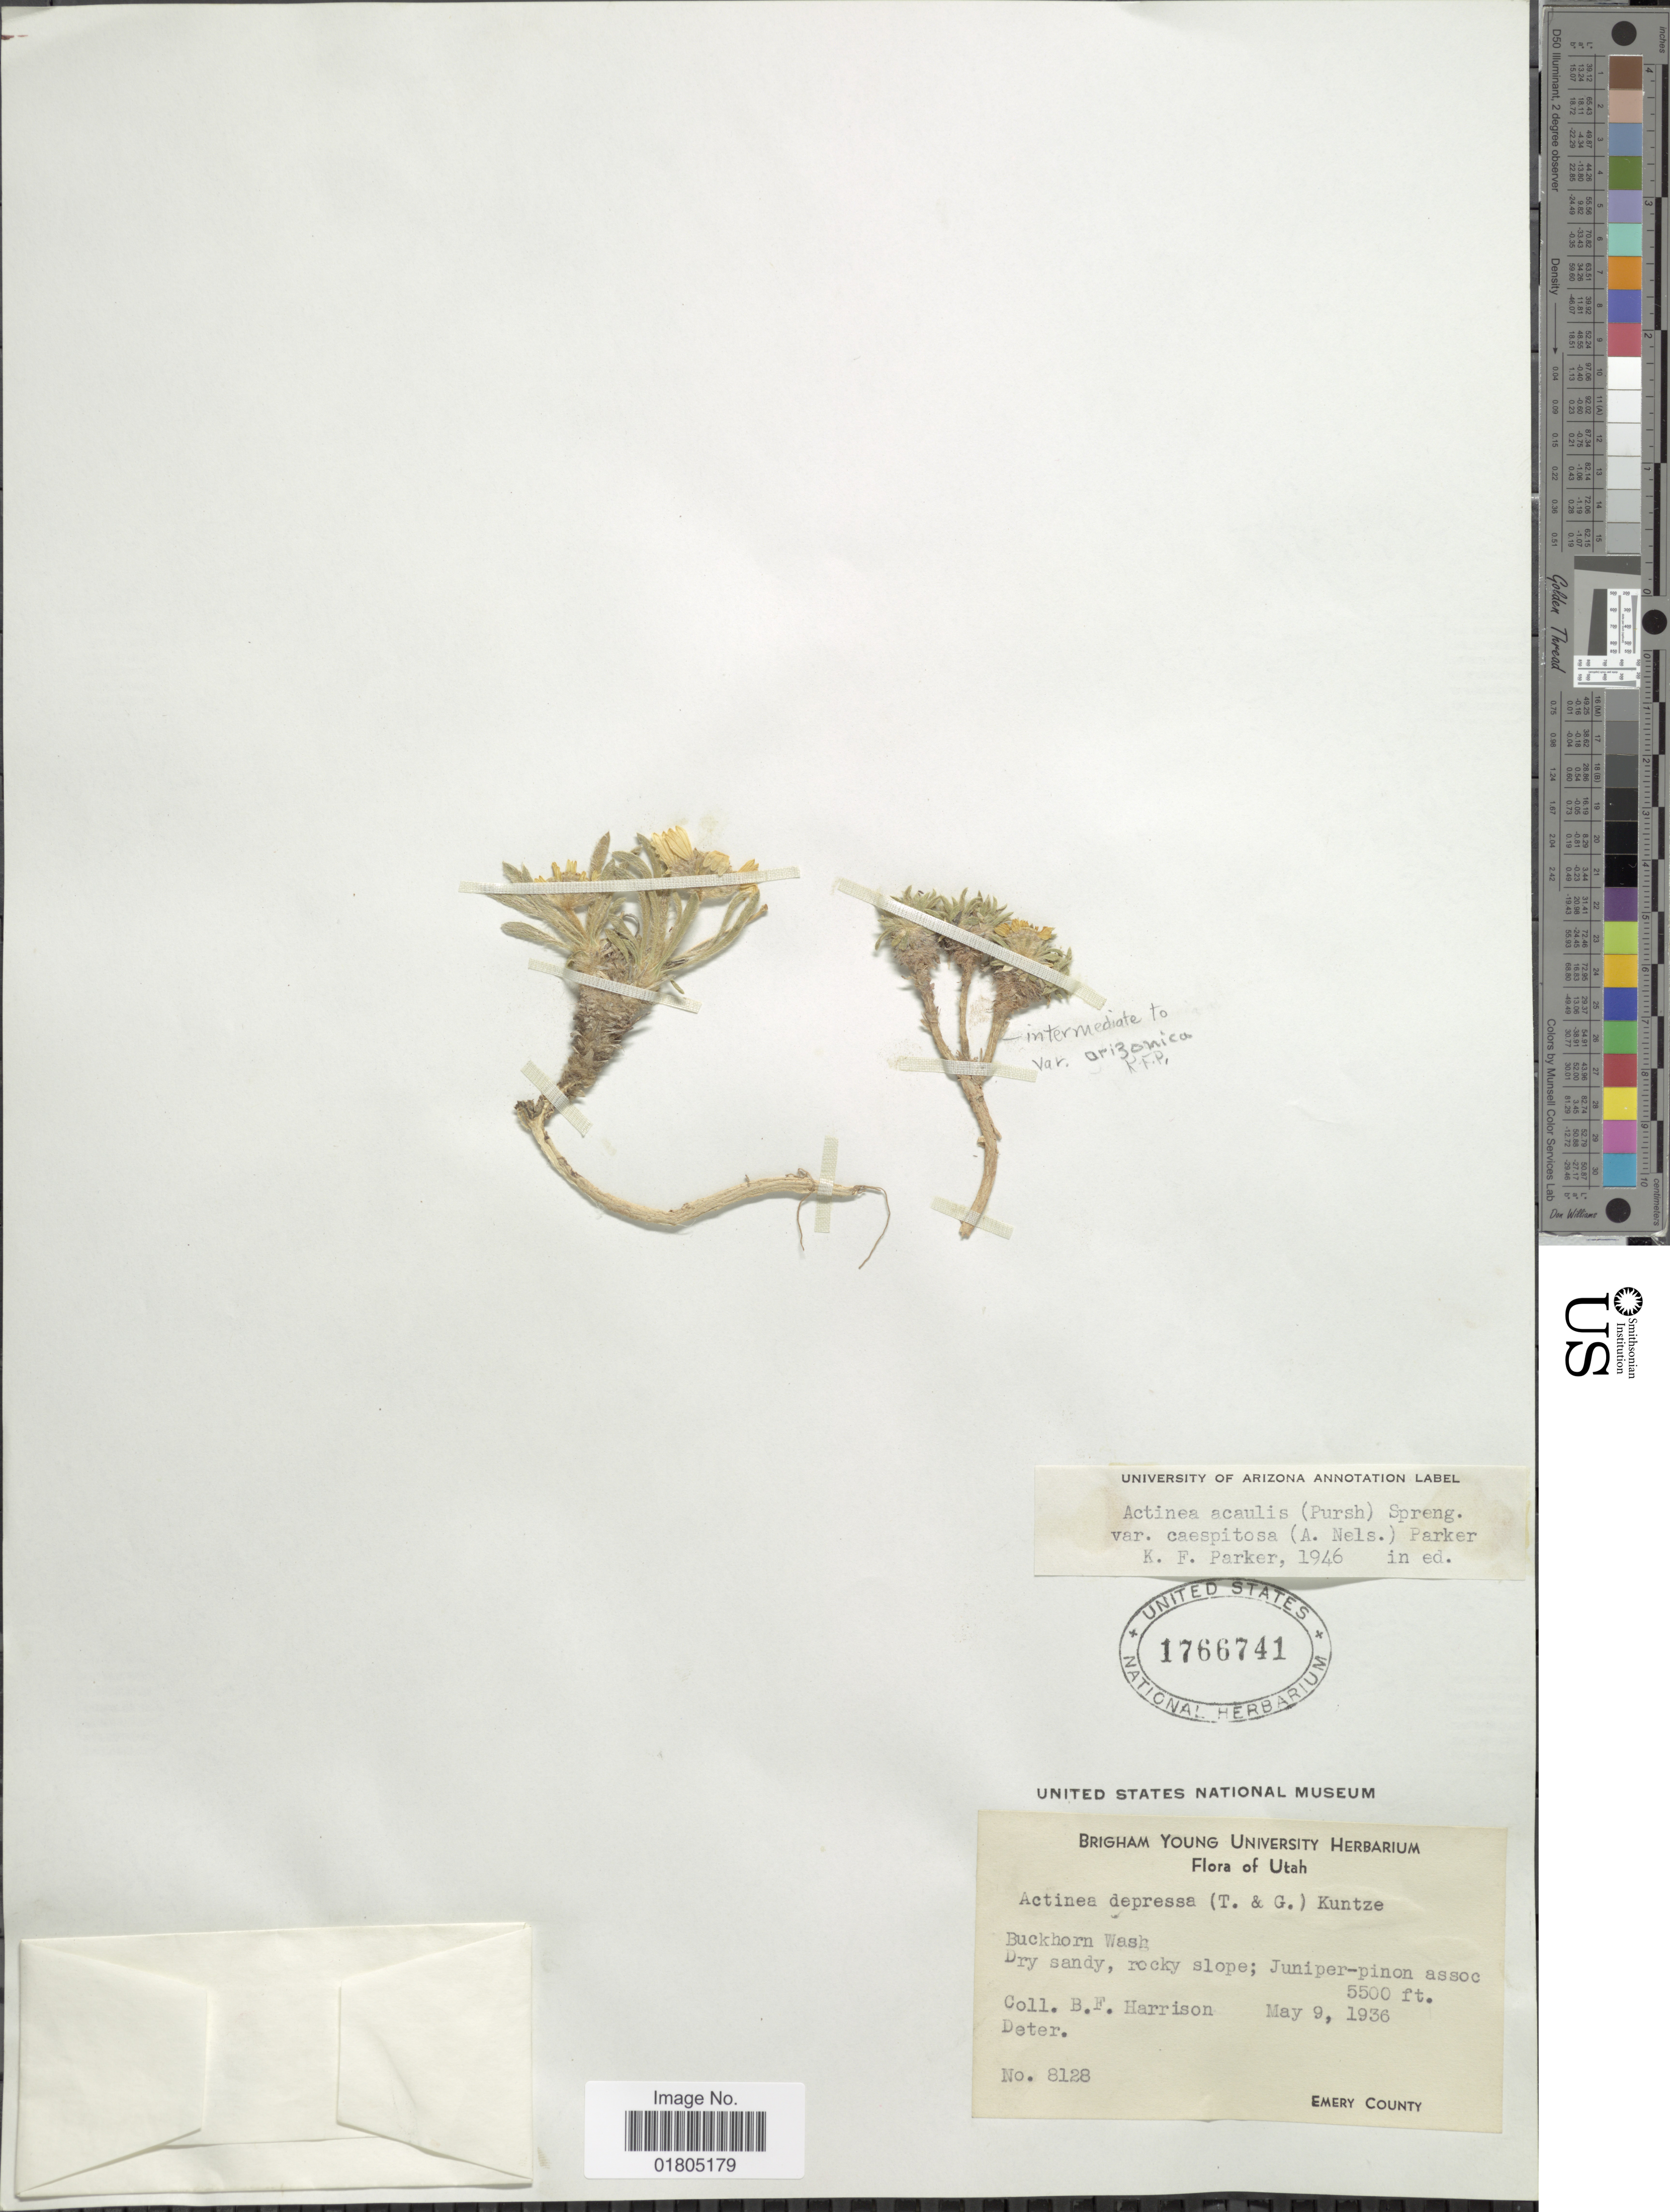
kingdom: Plantae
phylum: Tracheophyta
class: Magnoliopsida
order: Asterales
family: Asteraceae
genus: Actinea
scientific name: Actinea acaulis var. caespitosa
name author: (A. Nelson) K.F. Parker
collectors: B. F. Harrison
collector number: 8128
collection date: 1936-05-09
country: United States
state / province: Utah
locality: Buckhorn Wash, Juniper-pinon assoc., Emery County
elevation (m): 1676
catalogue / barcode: US 1766741